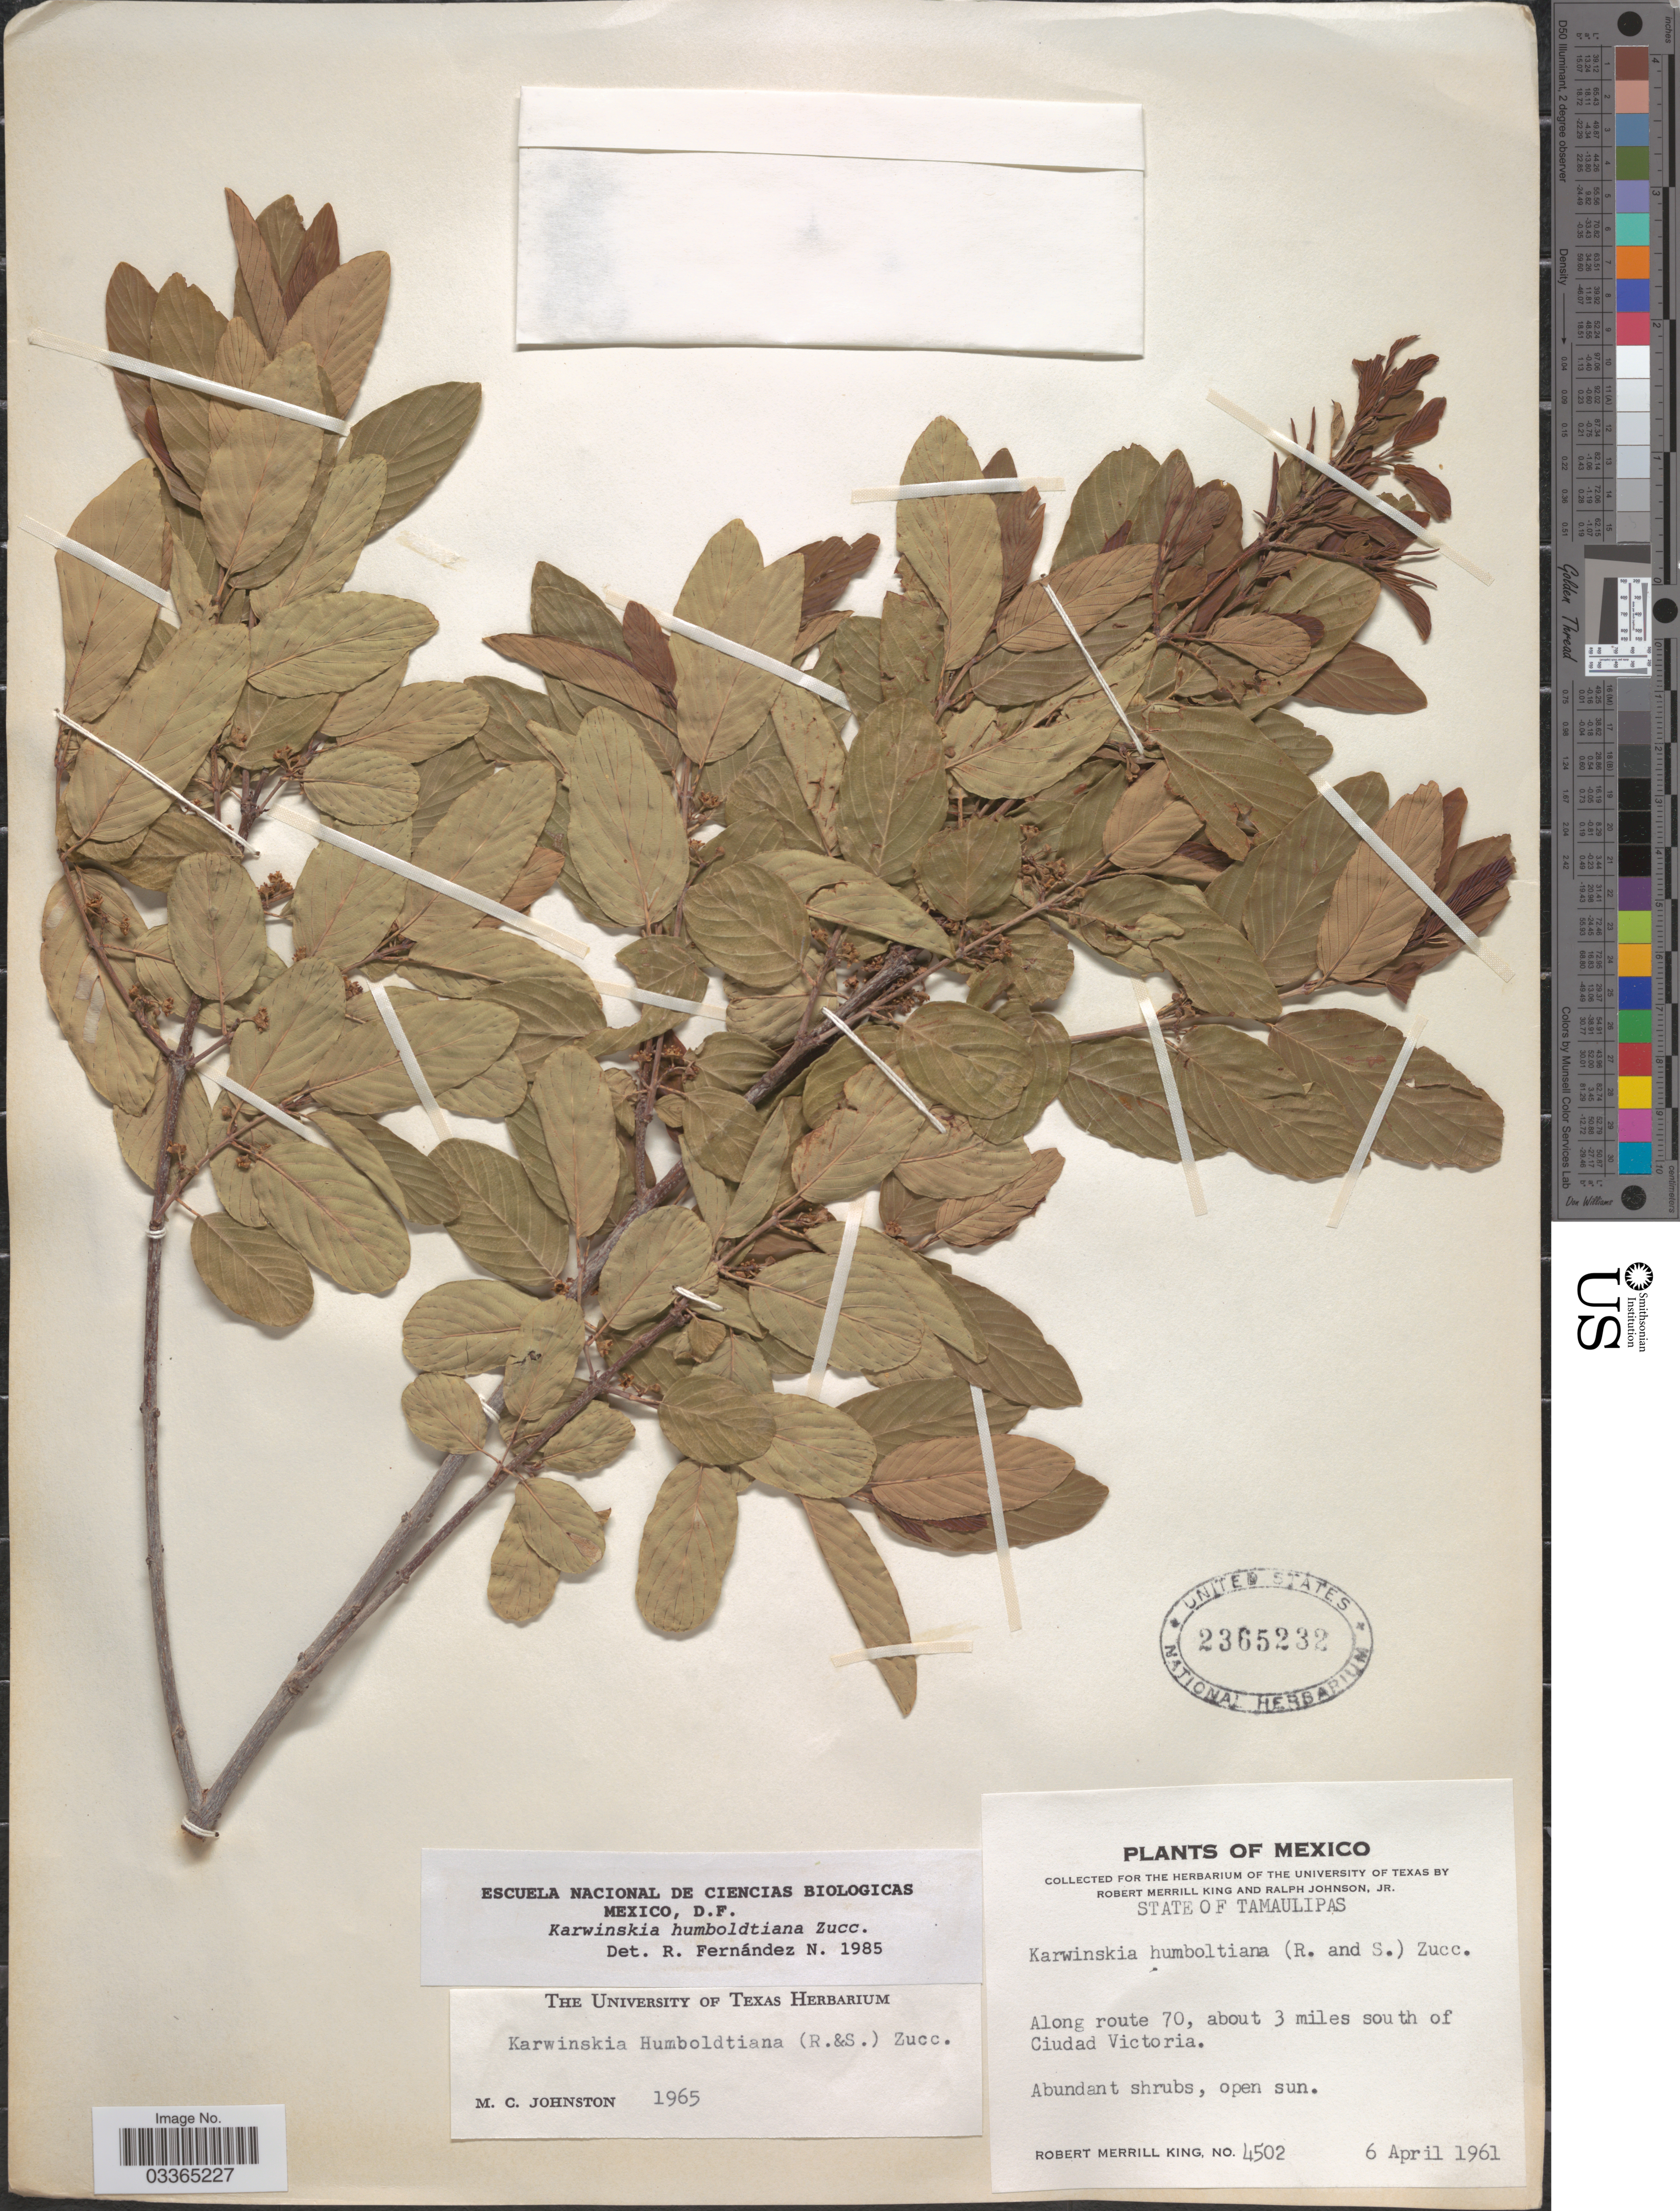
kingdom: Plantae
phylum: Tracheophyta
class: Magnoliopsida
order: Rosales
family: Rhamnaceae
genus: Karwinskia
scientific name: Karwinskia humboldtiana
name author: (Schult.) Zucc.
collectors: R. M. King & R. Johnson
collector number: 4502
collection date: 1961-04-06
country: Mexico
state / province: Tamaulipas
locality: Along route 70, about 3 miles south of Ciudad Victoria.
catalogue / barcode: US 2365232